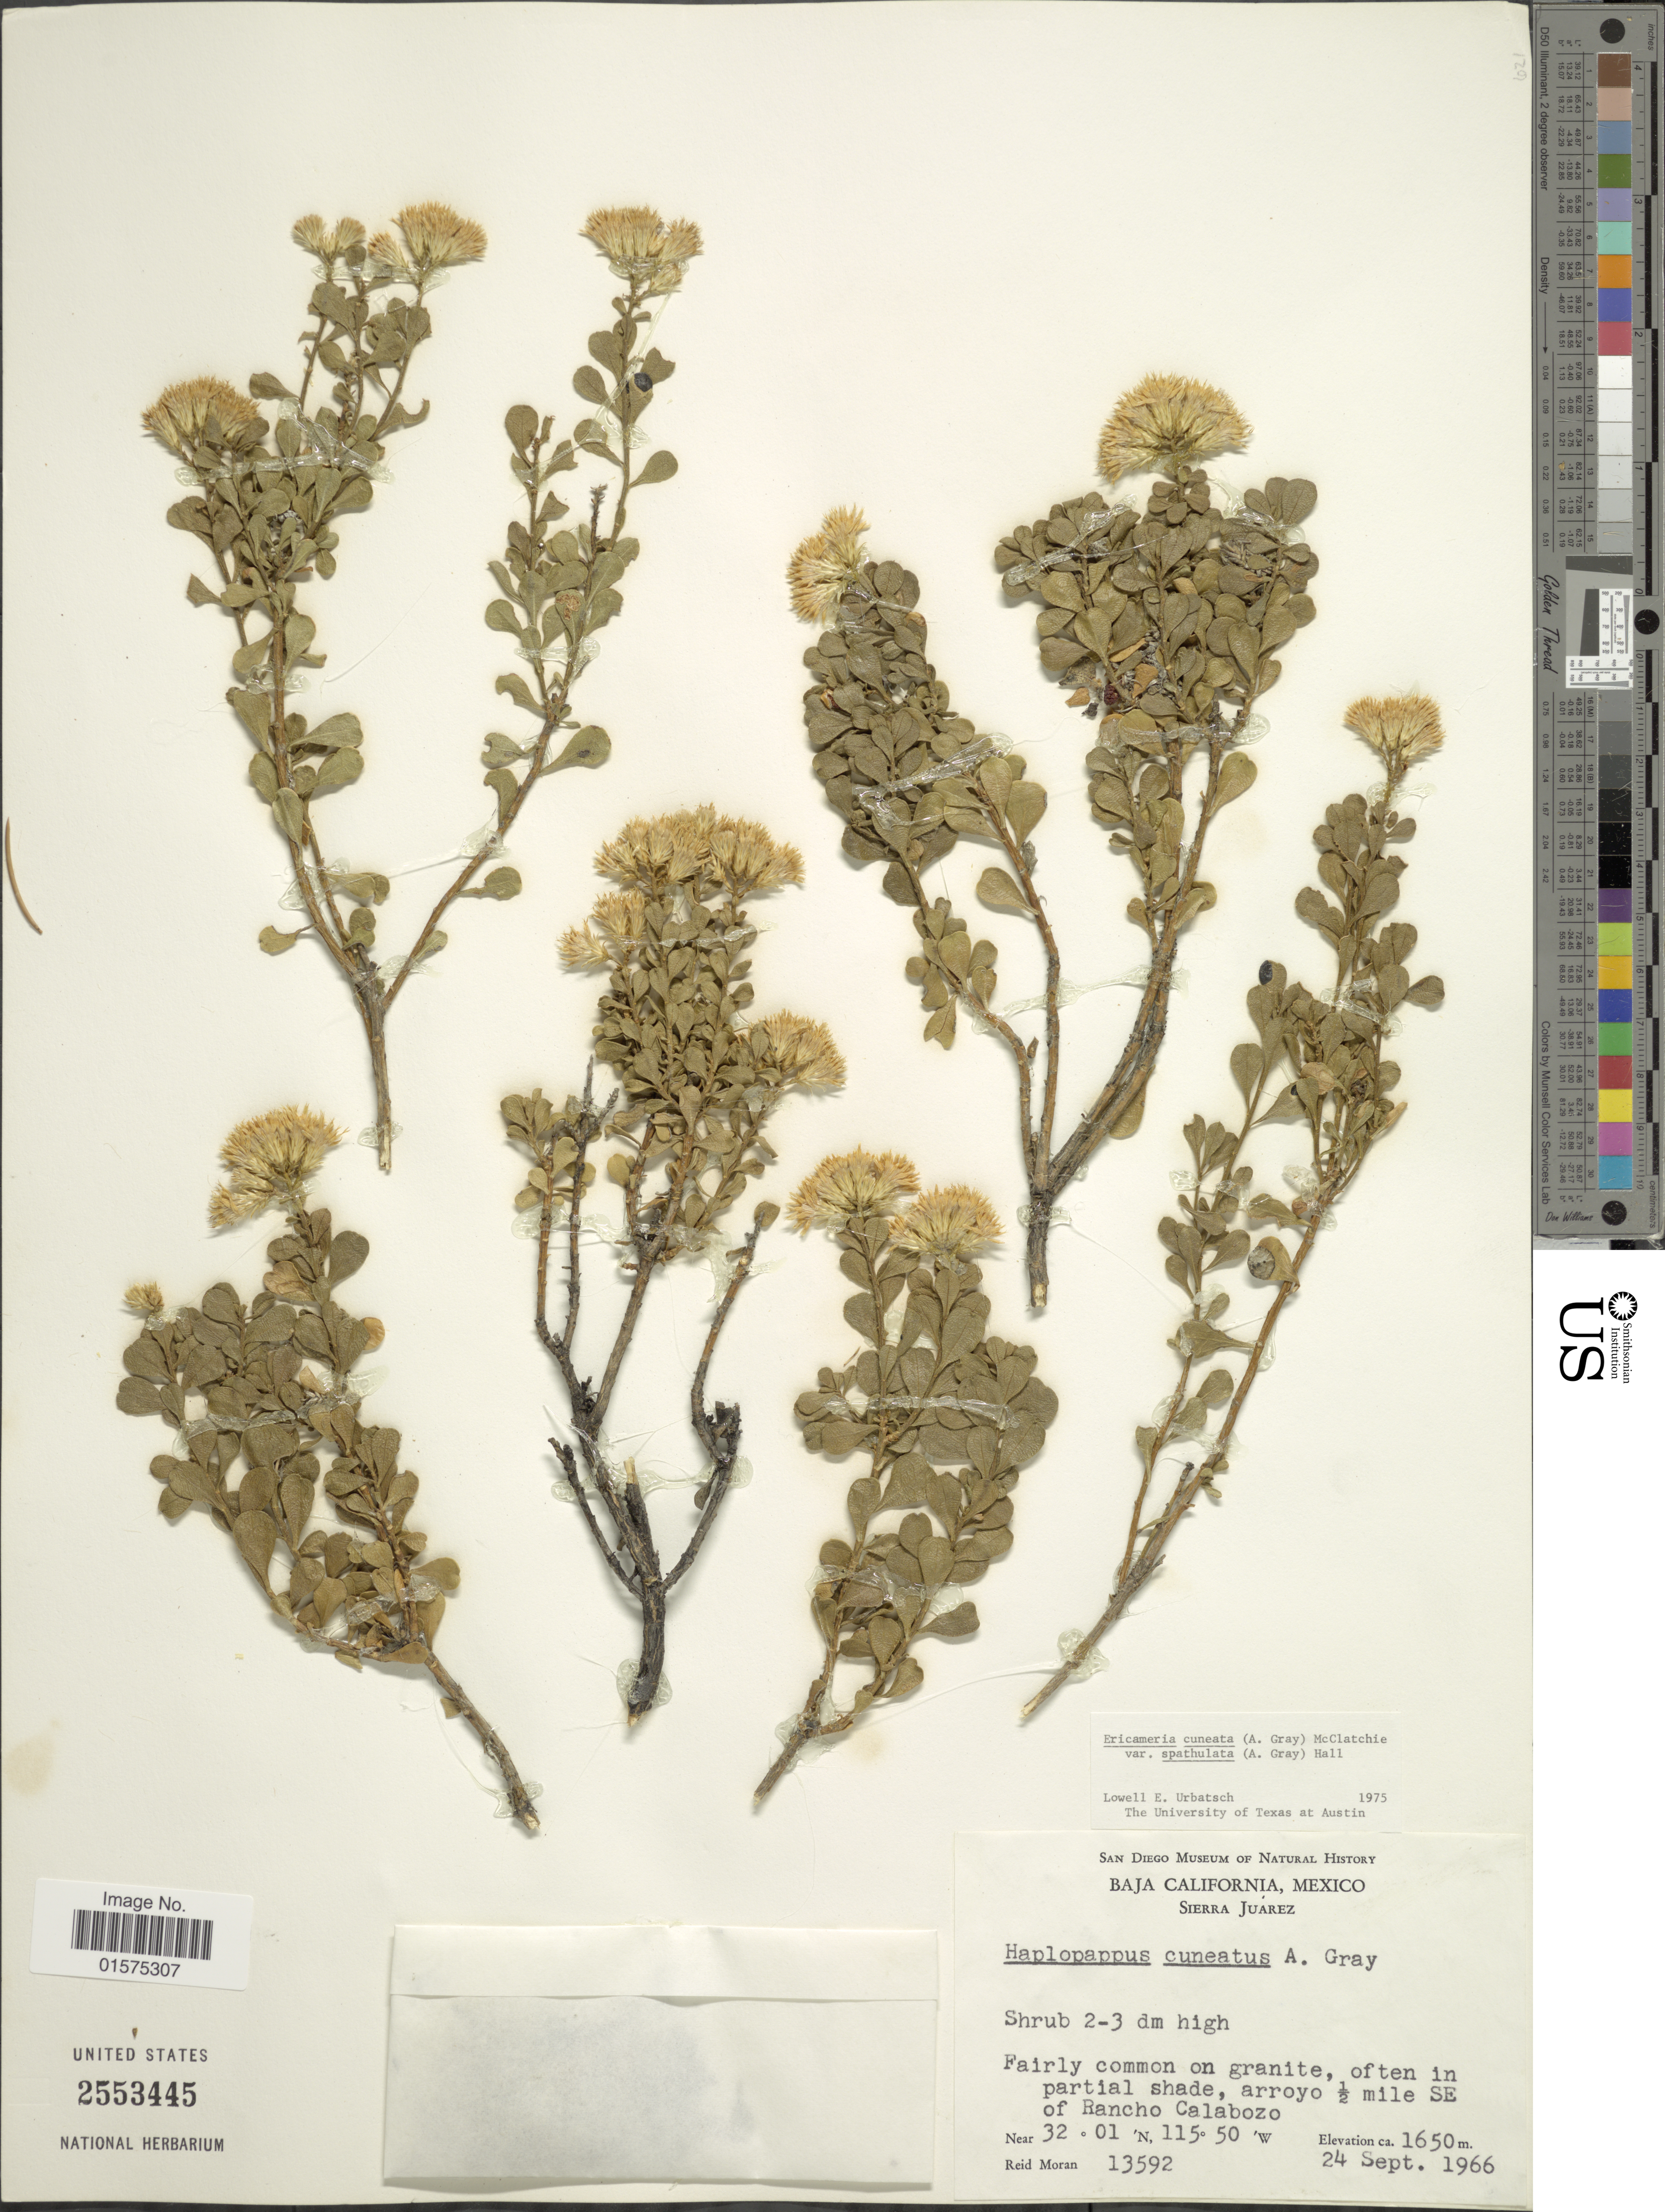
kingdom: Plantae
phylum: Tracheophyta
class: Magnoliopsida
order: Asterales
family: Asteraceae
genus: Ericameria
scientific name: Ericameria cuneata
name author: (A. Gray) McClatchie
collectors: R. V. Moran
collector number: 13592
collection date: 1966-09-24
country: Mexico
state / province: Baja California Sur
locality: Sierra Juárez. arroyo ½ mile SE of Rancho Calabozo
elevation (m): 1650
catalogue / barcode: US 2553445